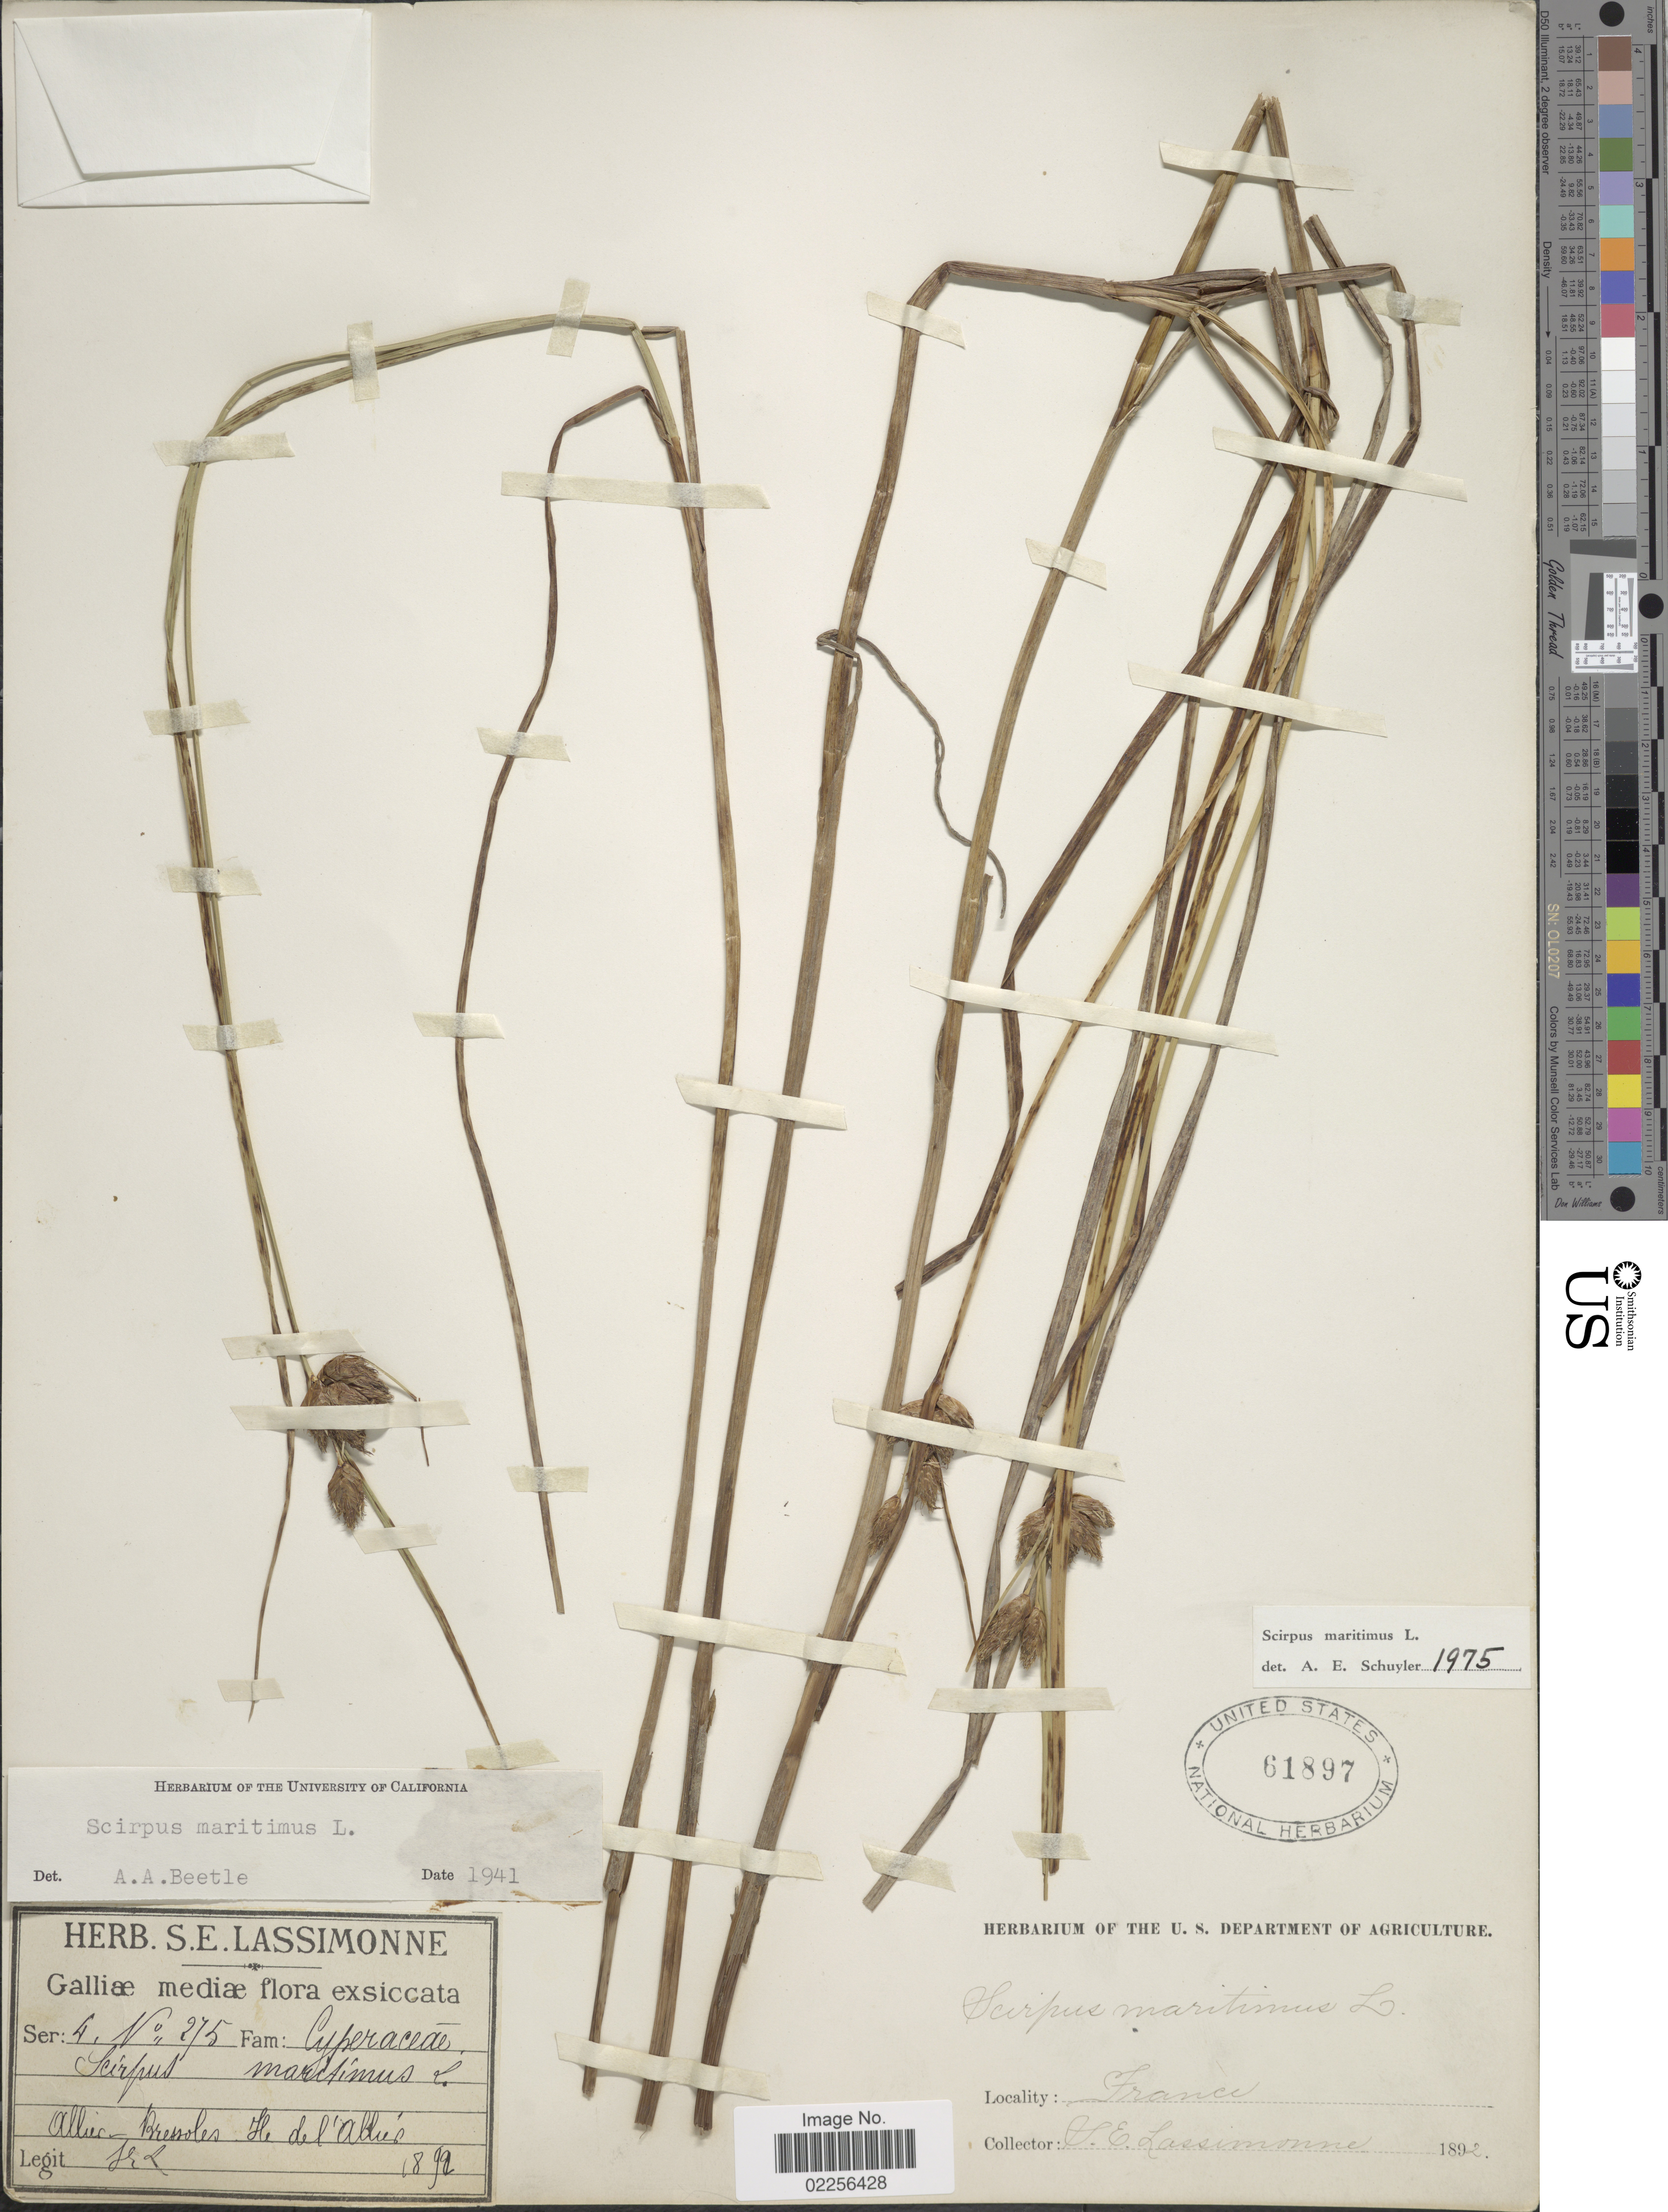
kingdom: Plantae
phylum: Tracheophyta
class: Liliopsida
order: Poales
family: Cyperaceae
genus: Bolboschoenus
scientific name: Bolboschoenus maritimus subsp. maritimus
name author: (L.) Palla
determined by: Strong, Mark T., (BOT), Smithsonian Institution - National Museum of Natural History (UNITED STATES)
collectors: S. Lassimonne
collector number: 4/275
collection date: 1892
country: France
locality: Galliae mediae, Allier-Bressoles ile del'Allier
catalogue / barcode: US 61897